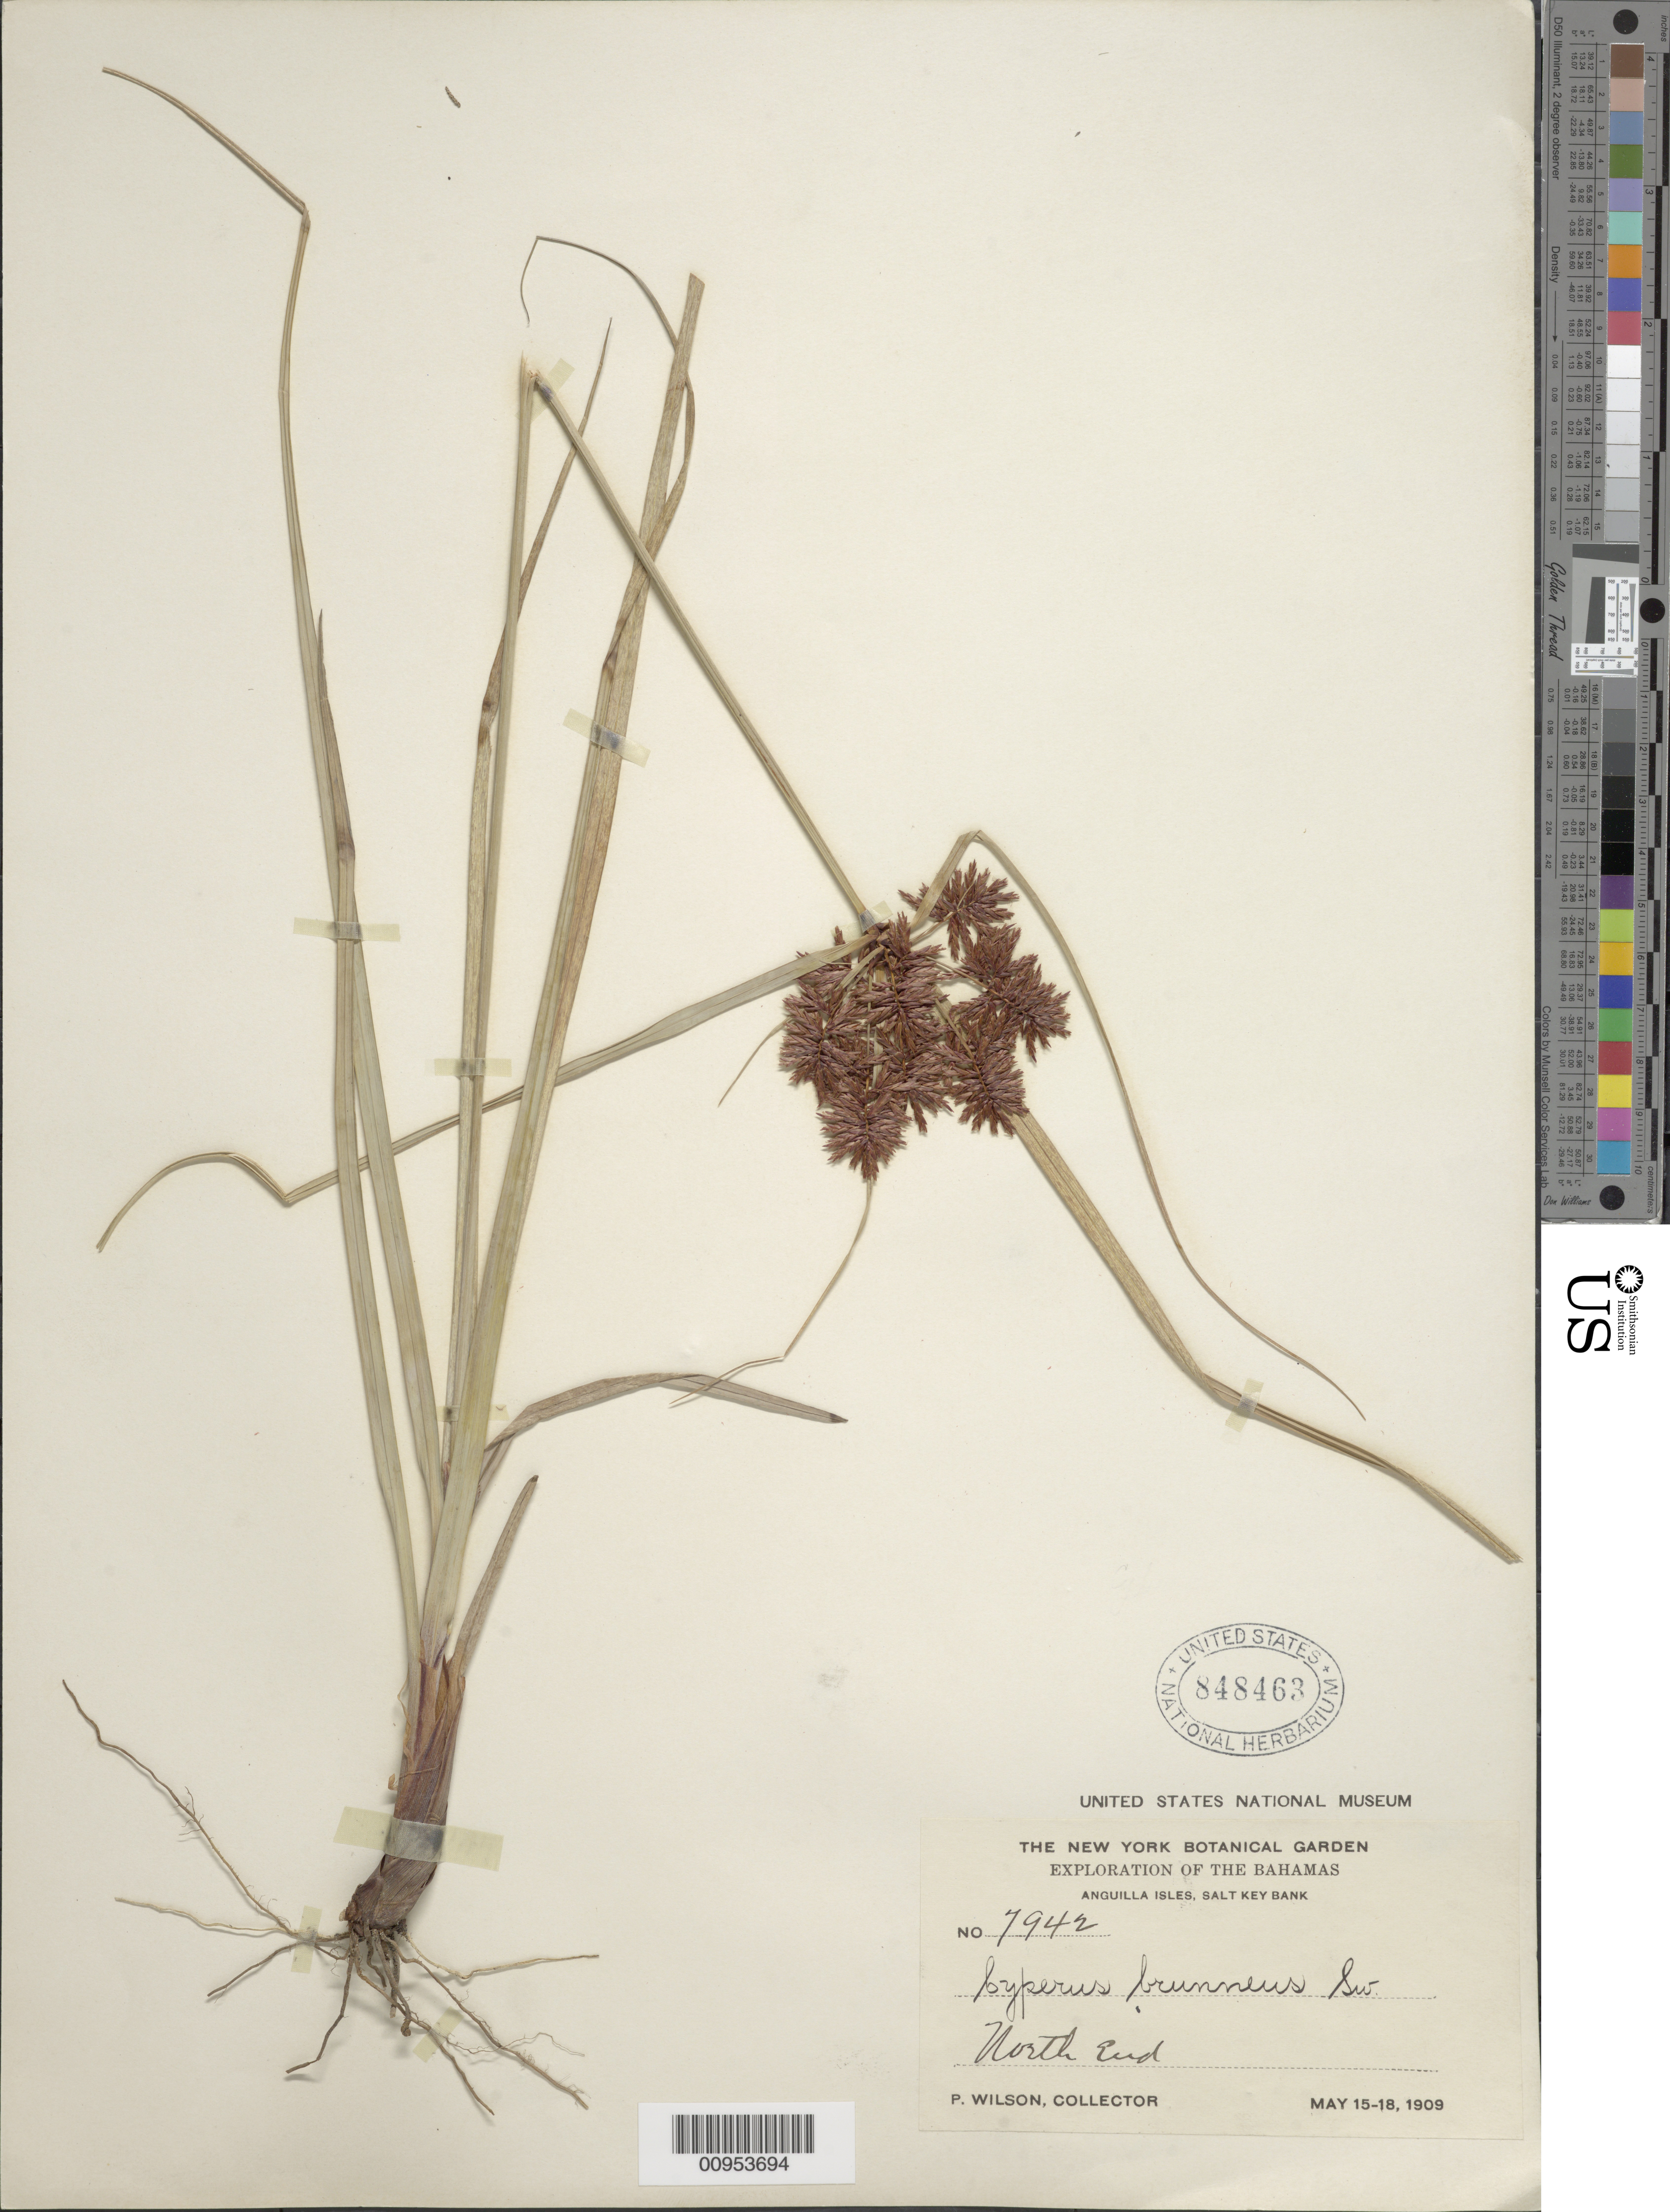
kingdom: Plantae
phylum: Tracheophyta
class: Liliopsida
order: Poales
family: Cyperaceae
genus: Cyperus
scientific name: Cyperus brunneus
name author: Sw.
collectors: P. Wilson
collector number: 7942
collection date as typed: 15 May 1909 to 18 May 1909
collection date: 1909-05-15/1909-05-18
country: Bahamas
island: Anguilla Isles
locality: Salt Key Bank, North End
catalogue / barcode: US 848463